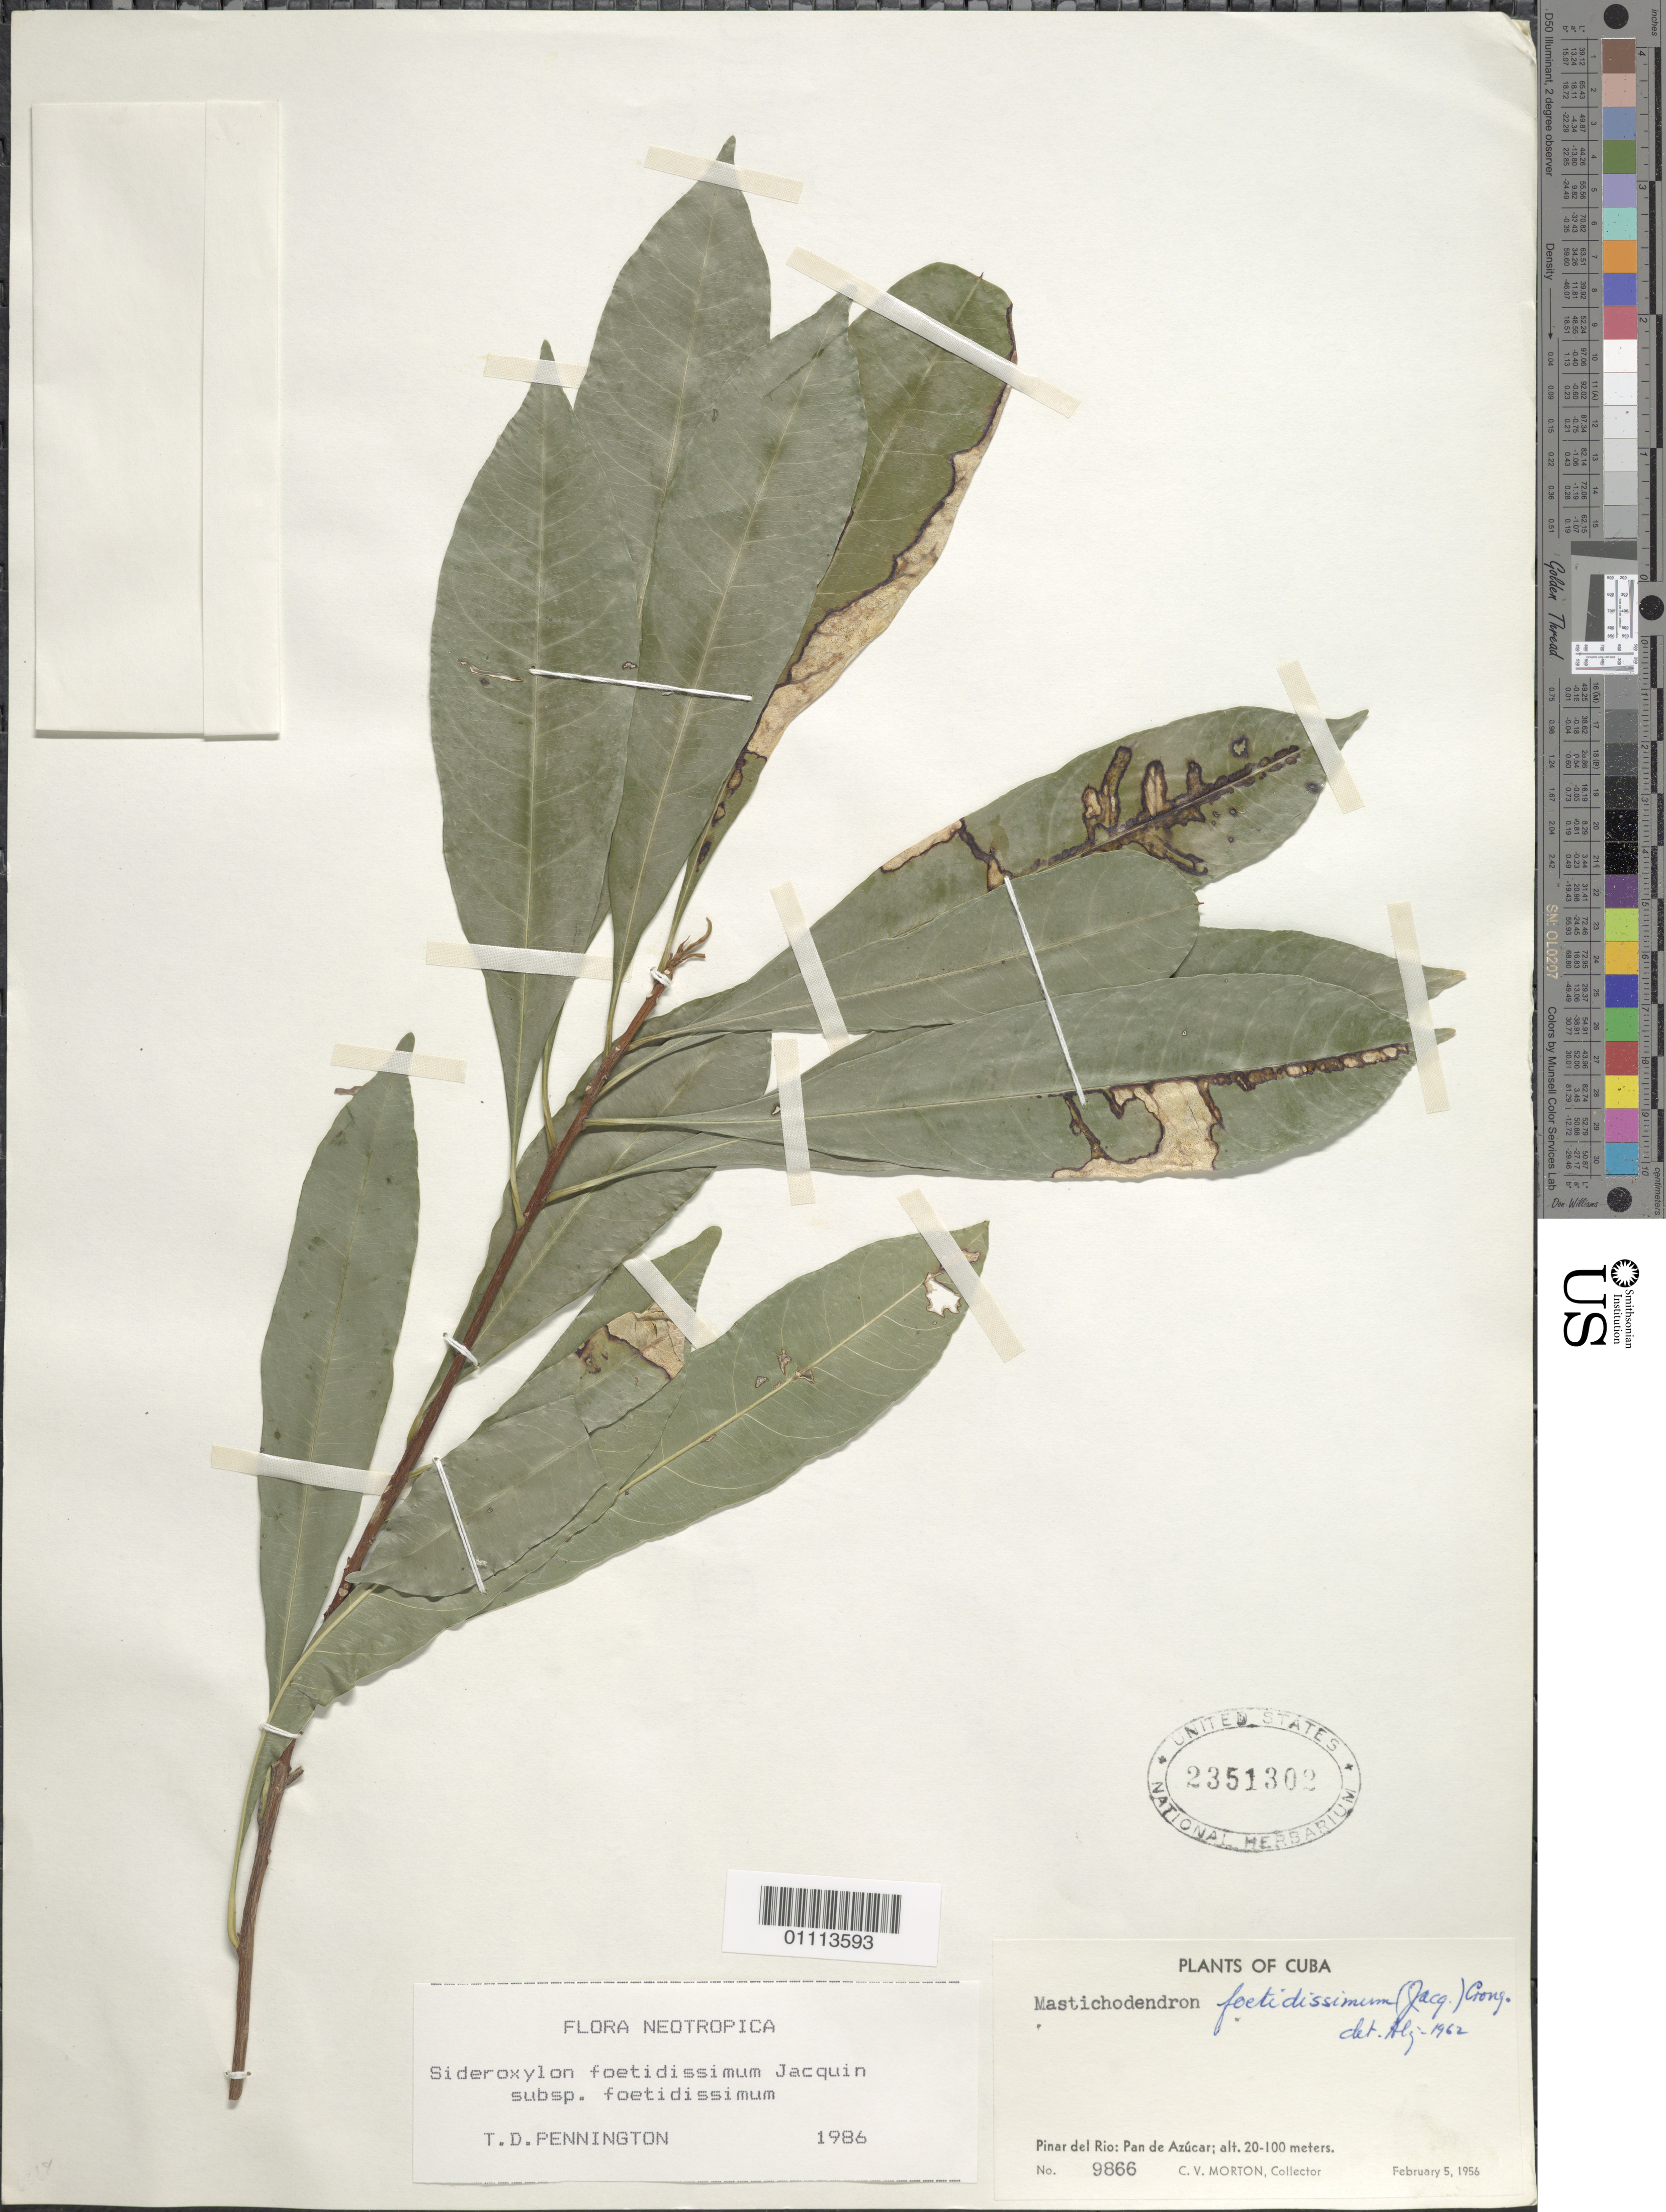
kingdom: Plantae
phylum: Tracheophyta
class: Magnoliopsida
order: Ericales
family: Sapotaceae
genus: Sideroxylon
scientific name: Sideroxylon foetidissimum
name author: Jacq.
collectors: C. V. Morton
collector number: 9866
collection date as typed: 05 Feb 1956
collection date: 1956-02-05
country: Cuba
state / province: Pinar del Rio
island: Cuba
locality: Pan de Azucar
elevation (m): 20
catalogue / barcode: US 2351302